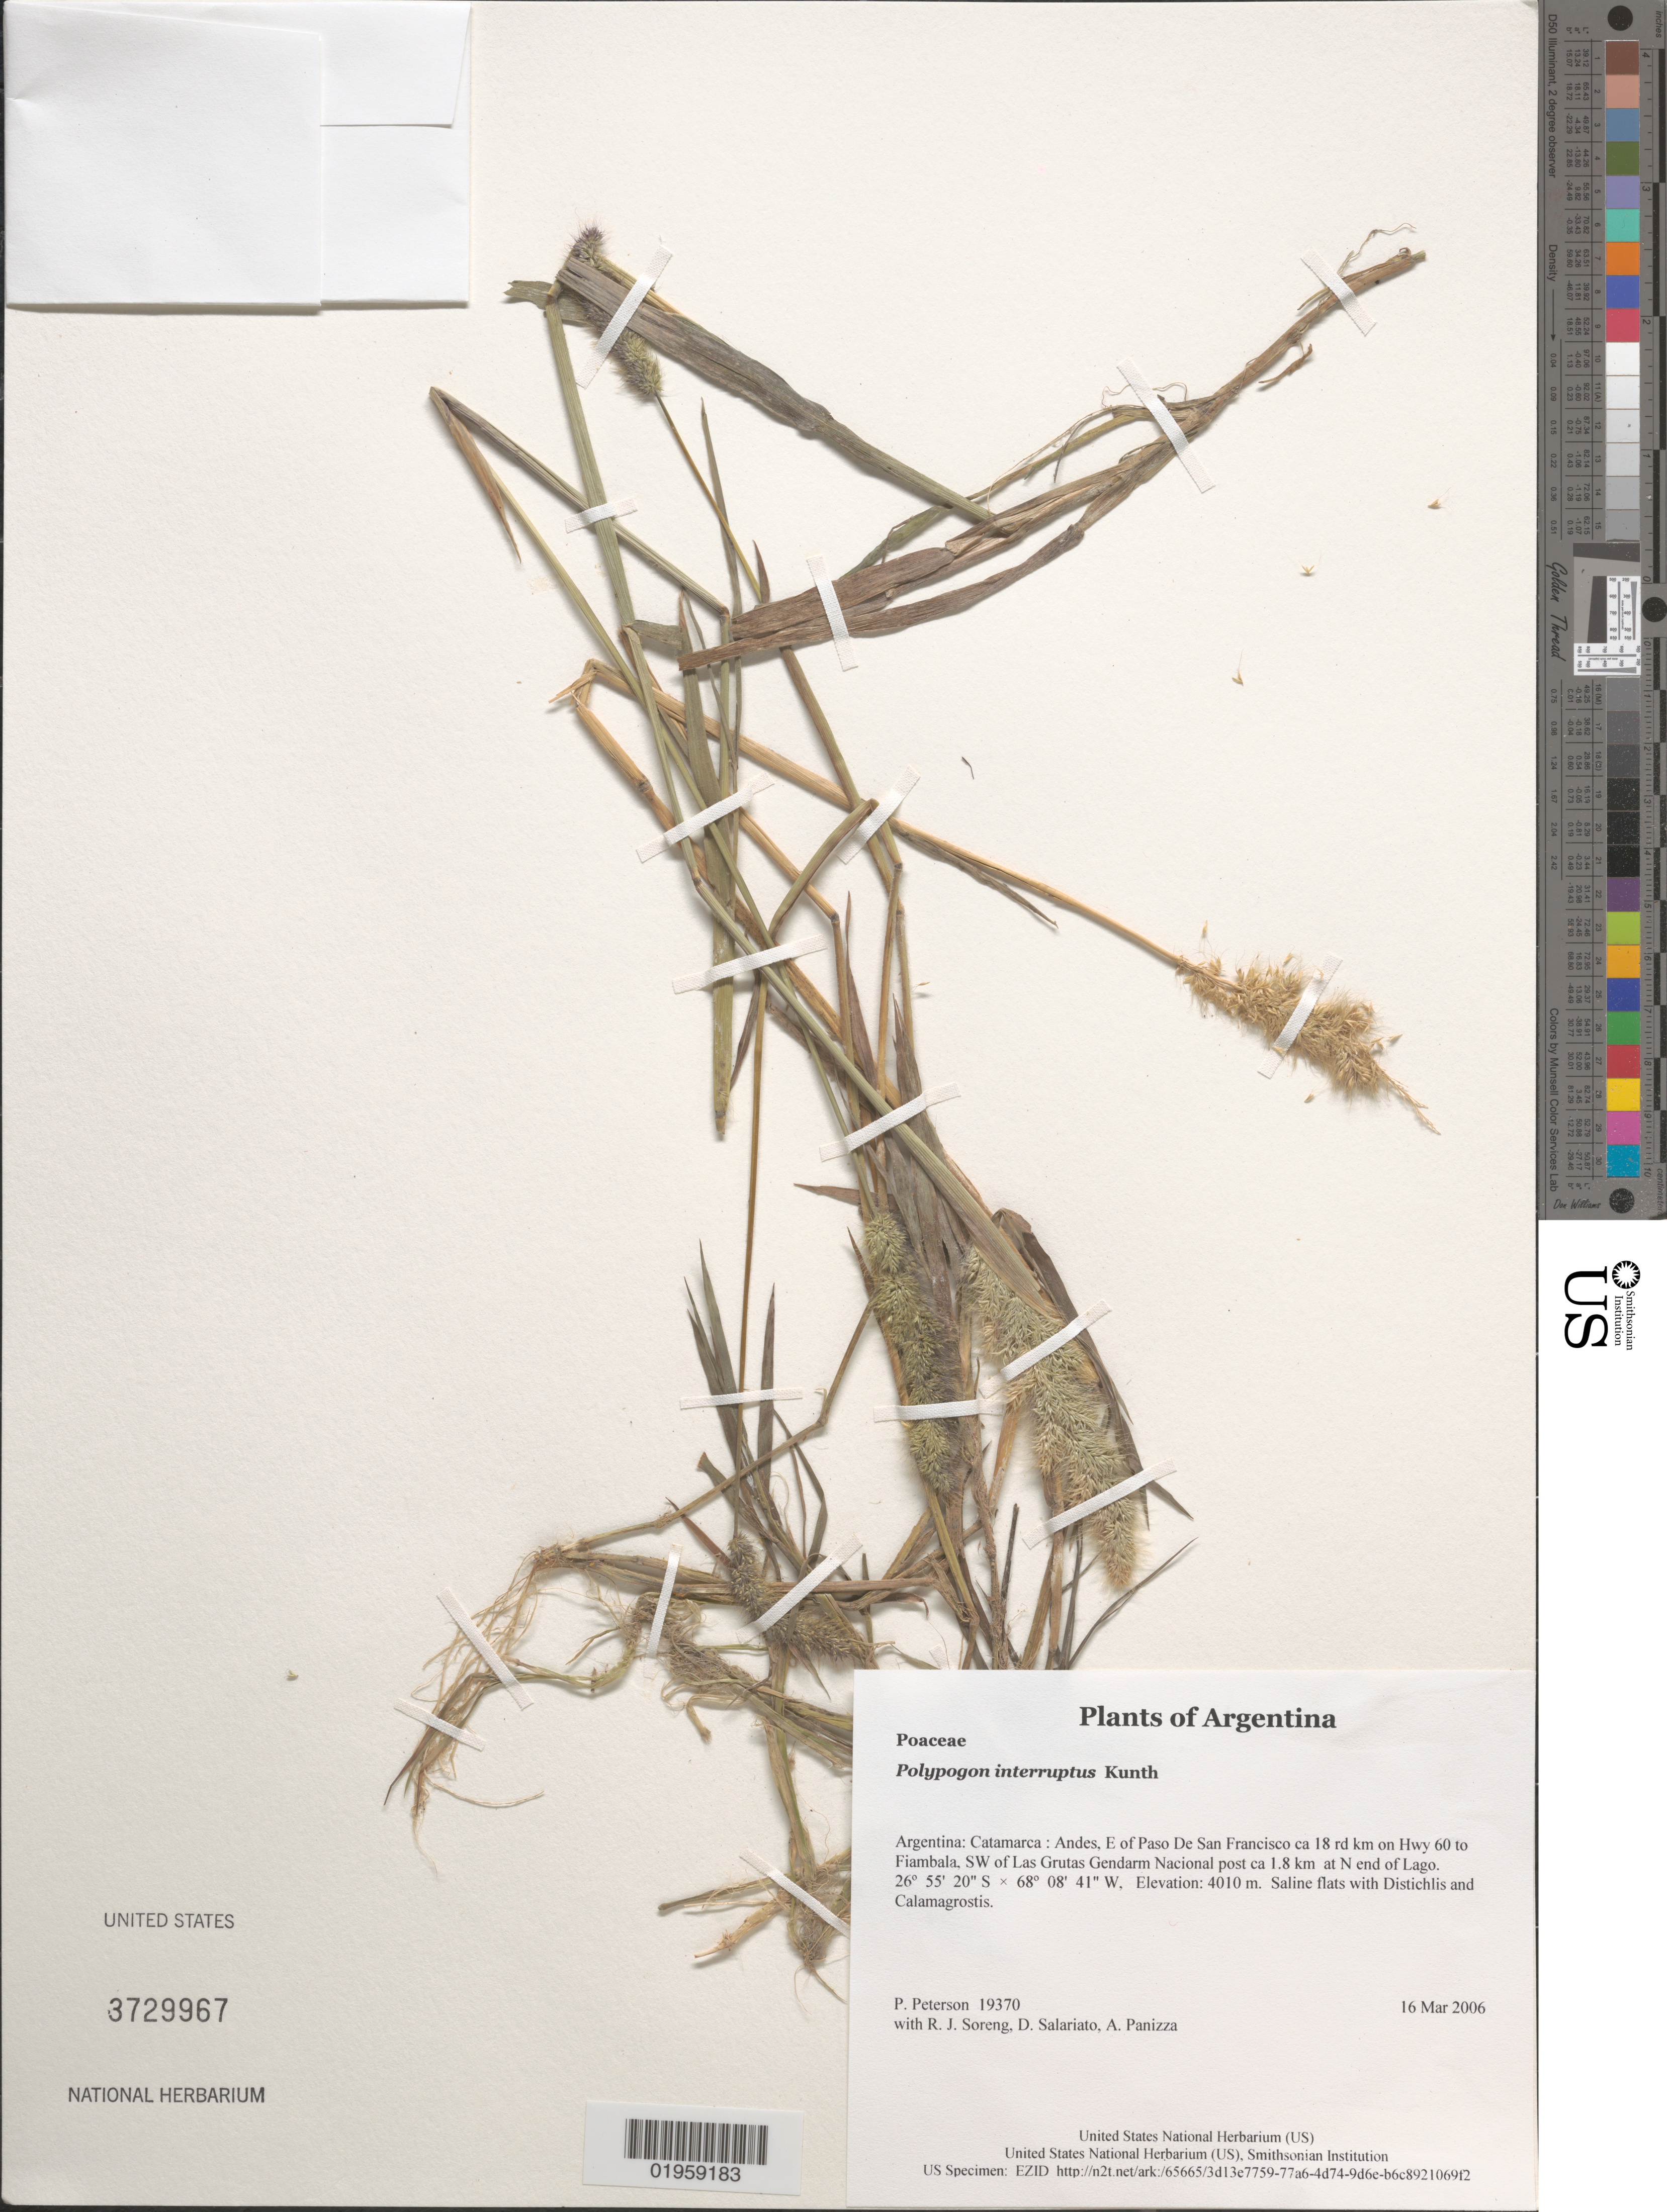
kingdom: Plantae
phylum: Tracheophyta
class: Liliopsida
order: Poales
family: Poaceae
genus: Polypogon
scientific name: Polypogon interruptus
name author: Kunth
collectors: P. M. Peterson, R. J. Soreng, D. Salariato & A. Panizza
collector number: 19370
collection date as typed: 16 Mar 2006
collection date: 2006-03-16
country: Argentina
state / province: Catamarca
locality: Andes, E of Paso De San Francisco ca 18 rd km on Hwy 60 to Fiambala, SW of Las Grutas Gendarm Nacional post ca 1.8 km at N end of Lago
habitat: Saline flats with Distichlis and Calamagrostis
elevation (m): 4010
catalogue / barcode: US 3729967